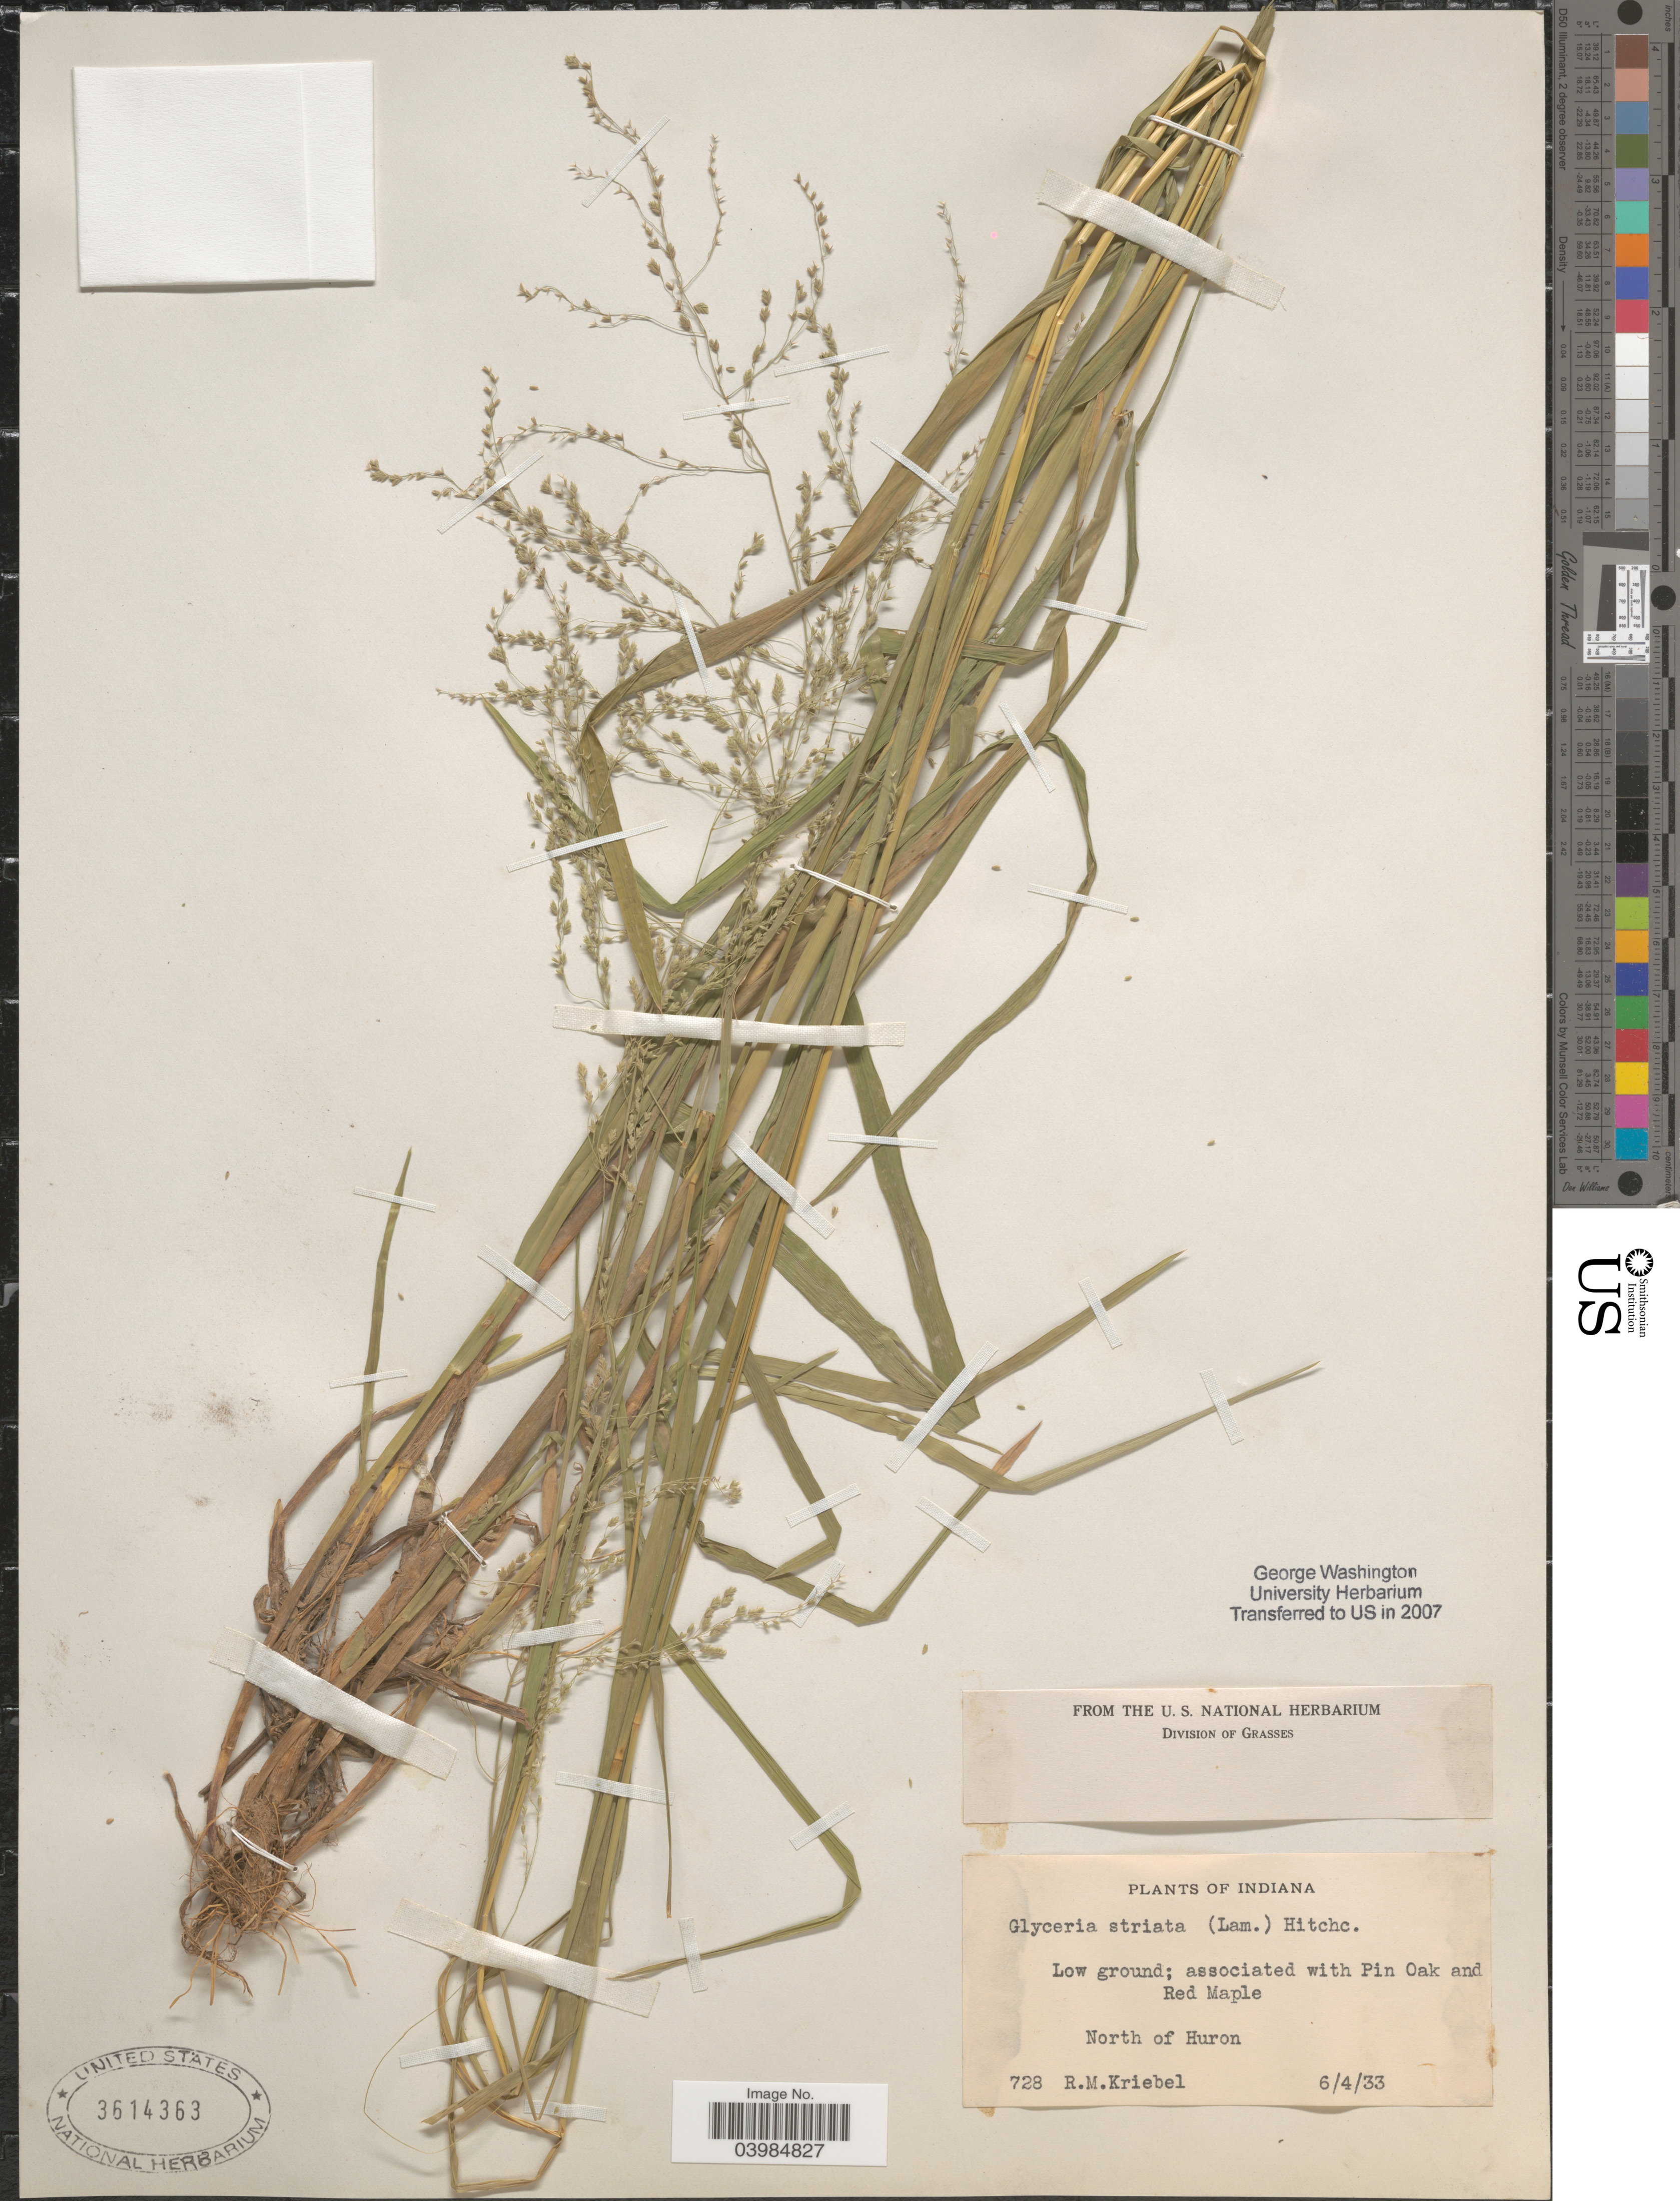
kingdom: Plantae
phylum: Tracheophyta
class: Liliopsida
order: Poales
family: Poaceae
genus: Glyceria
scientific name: Glyceria striata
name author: (Lam.) Hitchc.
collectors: R. M. Kriebel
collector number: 728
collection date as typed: Transcribed d/m/y: 4/6/33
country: United States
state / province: Indiana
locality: North of Huron.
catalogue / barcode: US 3614363